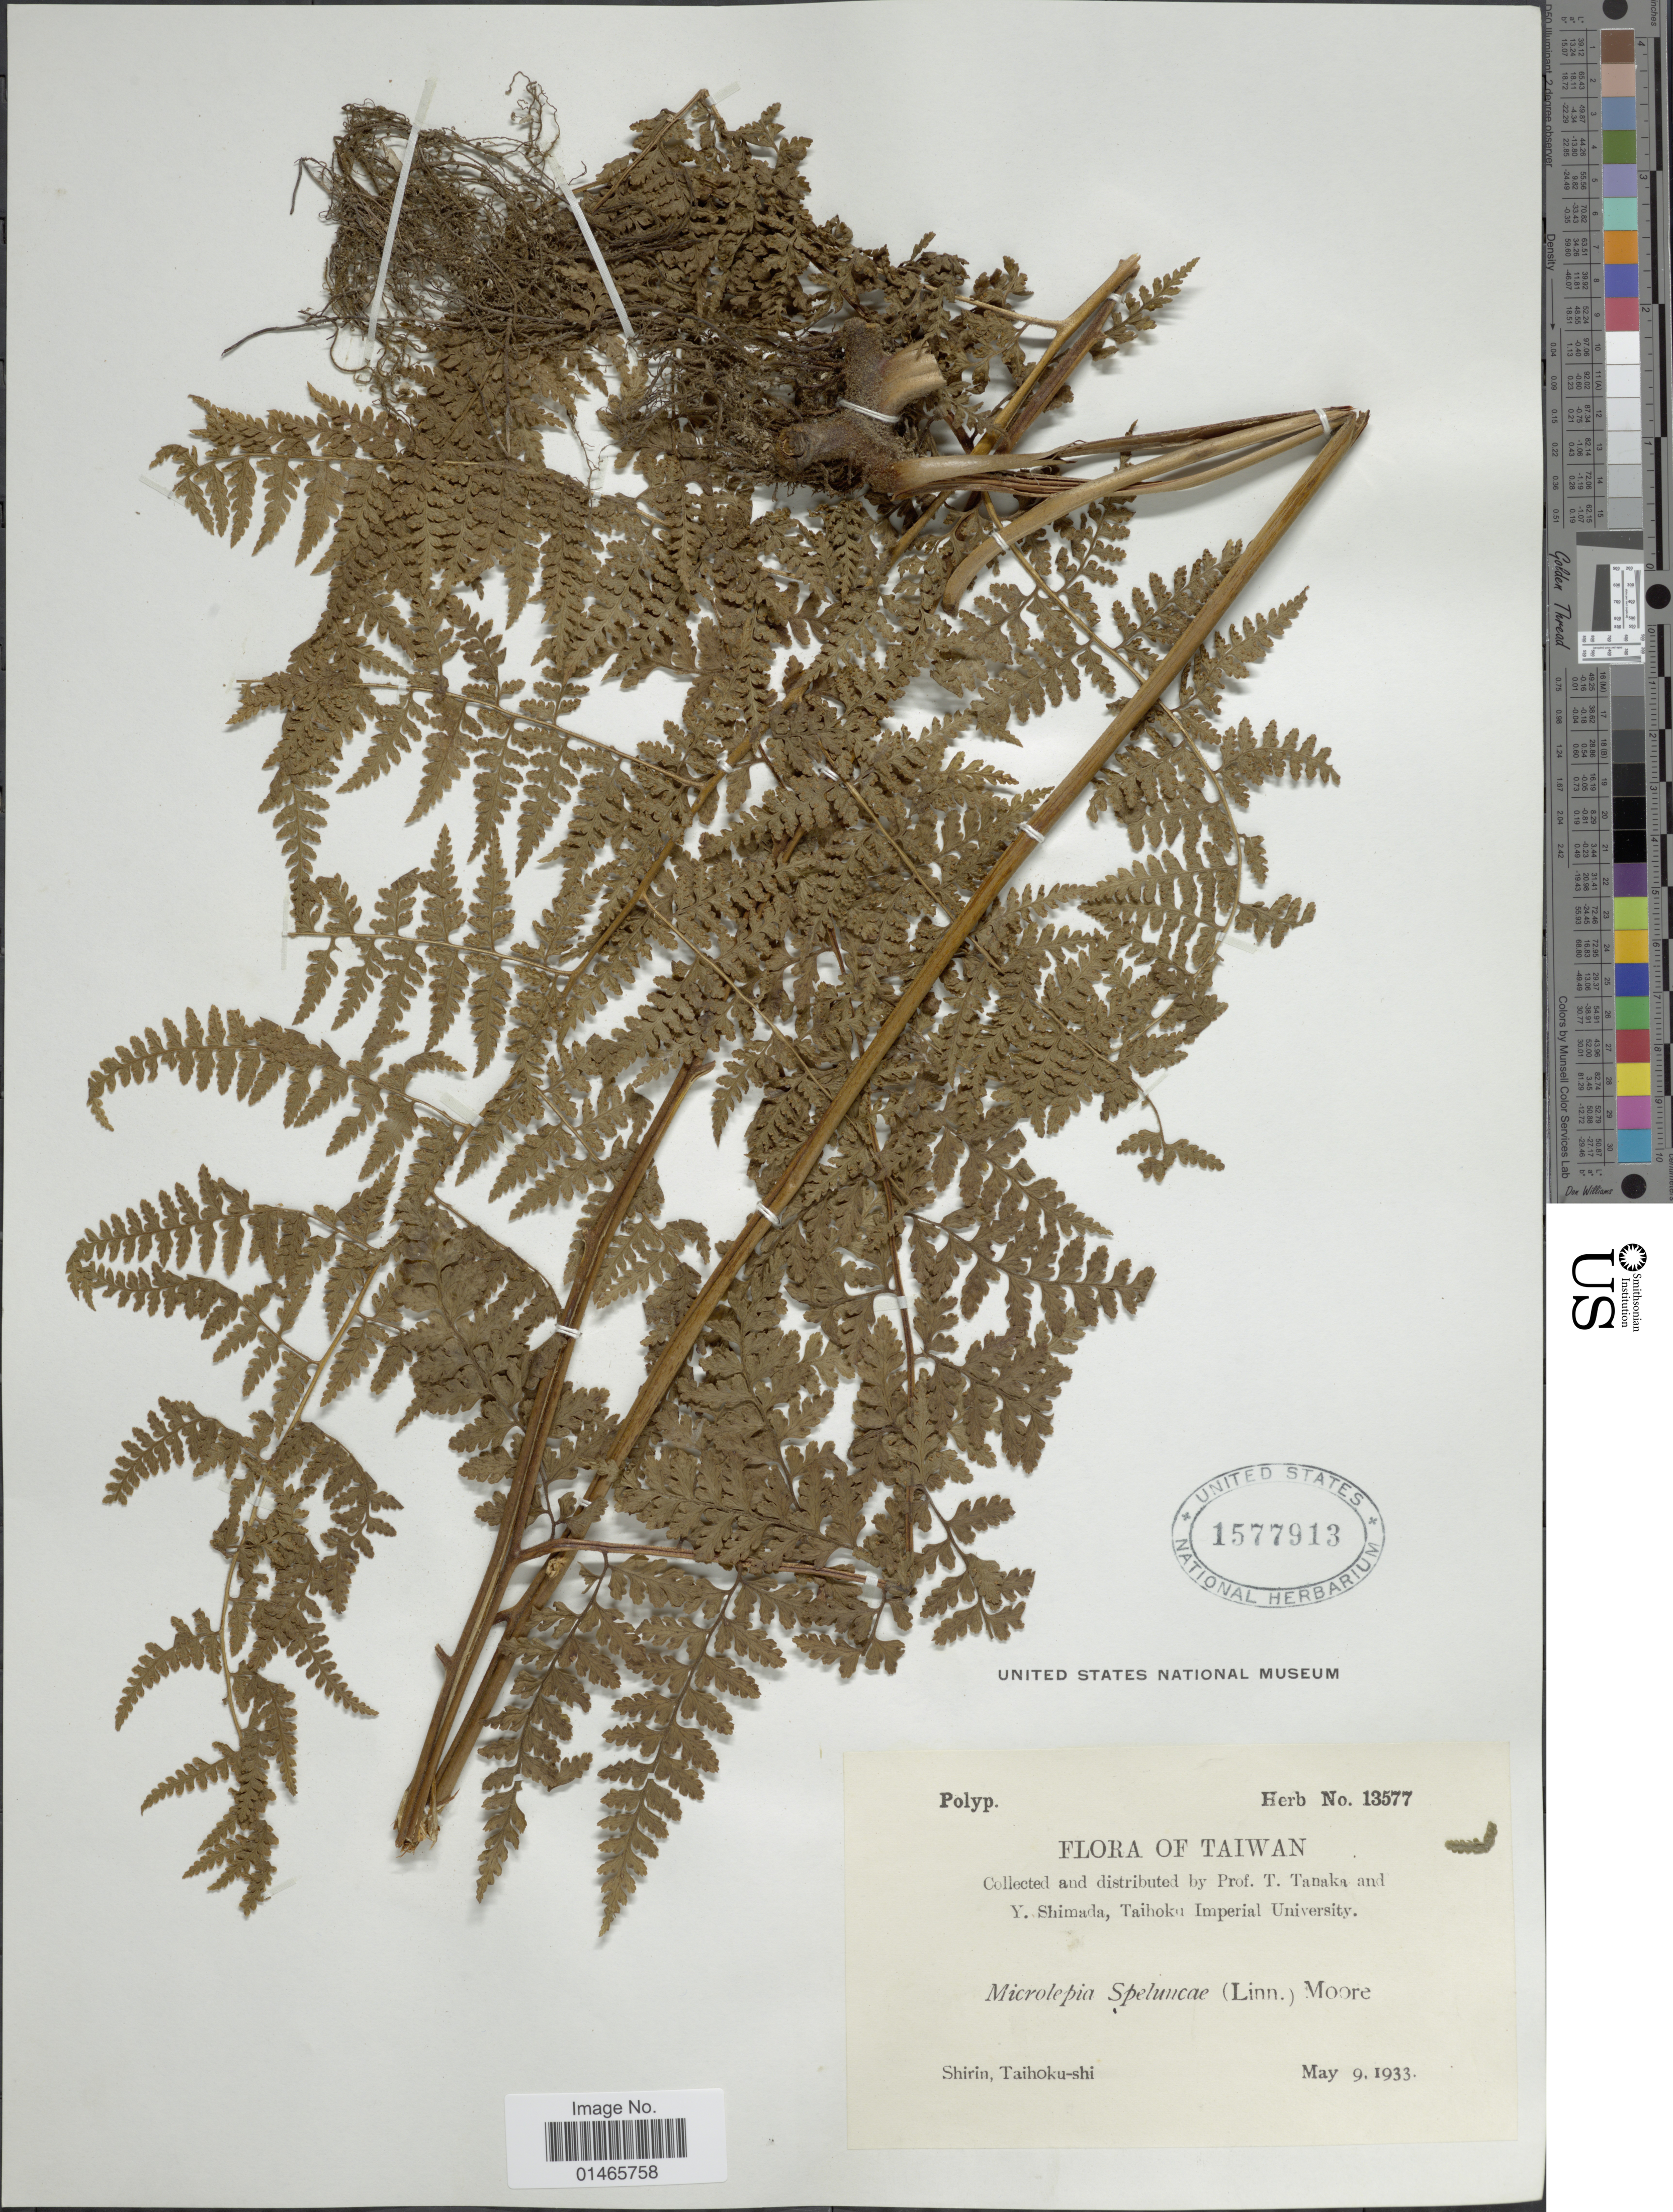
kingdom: Plantae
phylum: Tracheophyta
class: Polypodiopsida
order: Polypodiales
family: Dennstaedtiaceae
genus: Microlepia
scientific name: Microlepia speluncae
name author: (L.) T. Moore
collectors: T. Tanaka & Y. Shimada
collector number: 13577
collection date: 1933-05-09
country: Taiwan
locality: Flora of Taiwan, Shirin, Taihoku-shi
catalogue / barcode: US 1577913